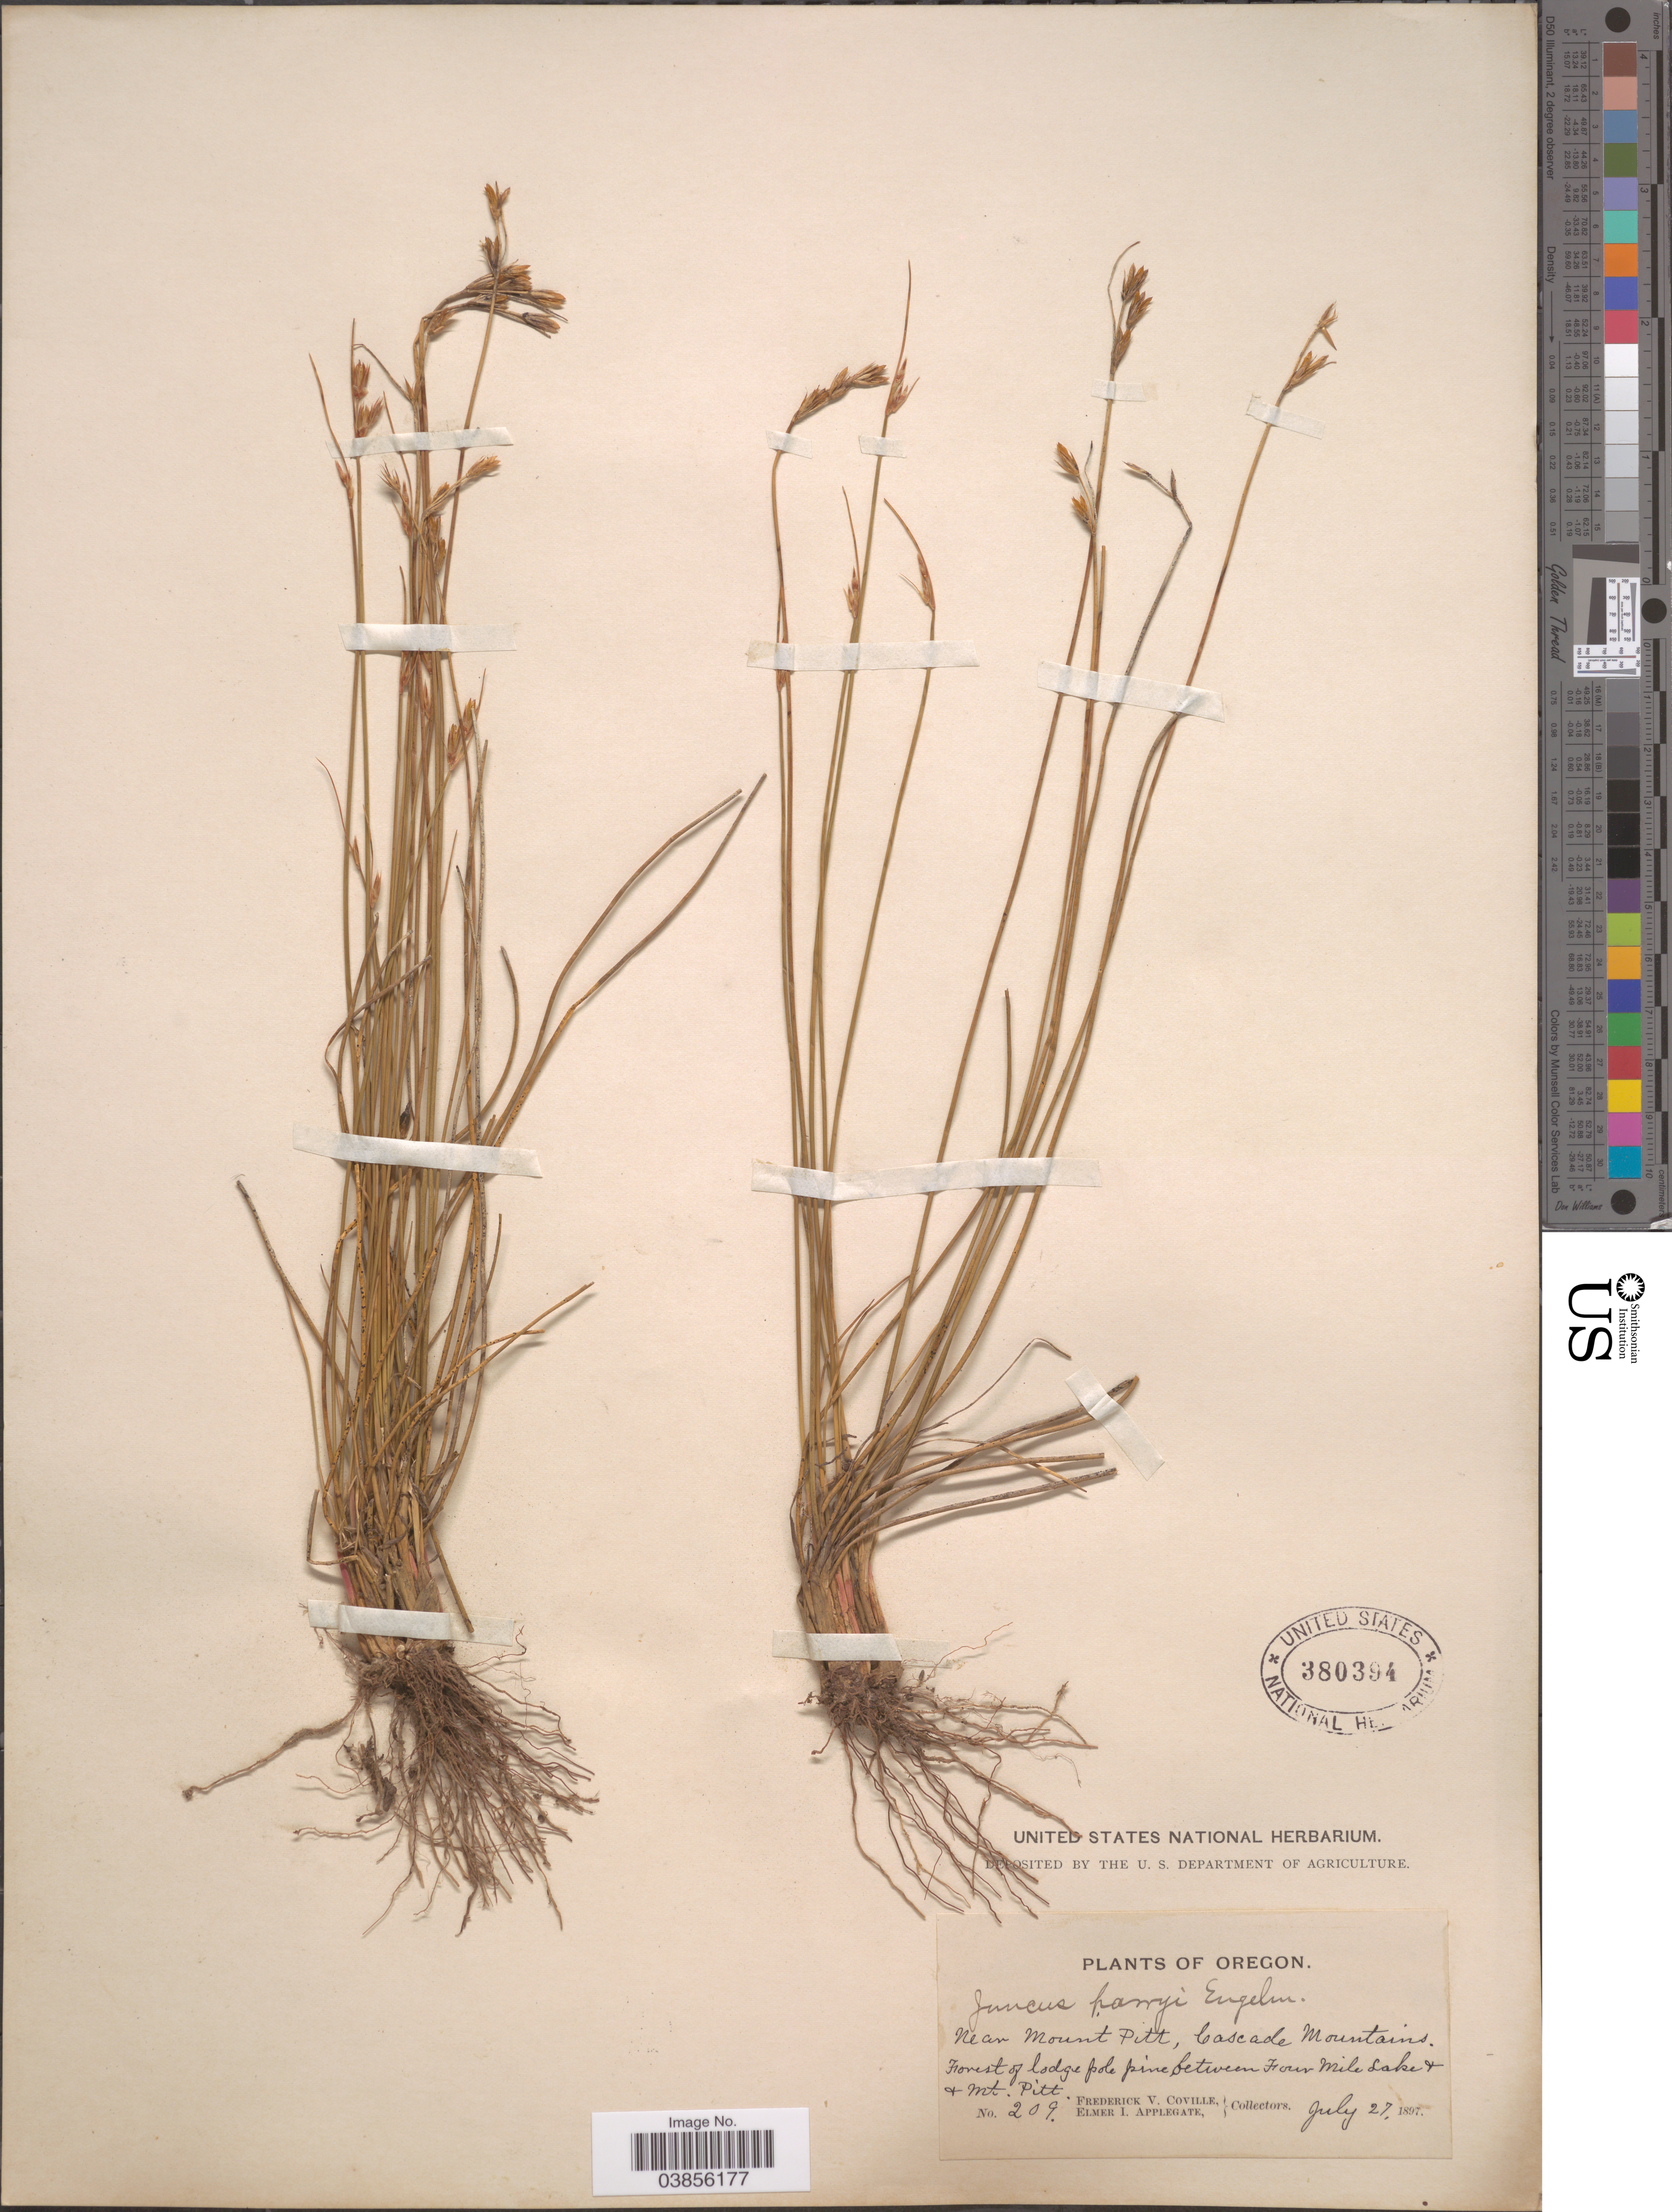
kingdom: Plantae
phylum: Tracheophyta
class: Liliopsida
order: Poales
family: Juncaceae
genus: Juncus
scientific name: Juncus parryi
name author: Engelm.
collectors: F. V. Coville & E. I. Applegate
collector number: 209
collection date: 1897-07-27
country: United States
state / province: Oregon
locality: Near Mount Pitt, Cascade Mountains. Forest of lodge pole pine between four Mile Lake + Mt. Pitt.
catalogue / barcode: US 380394